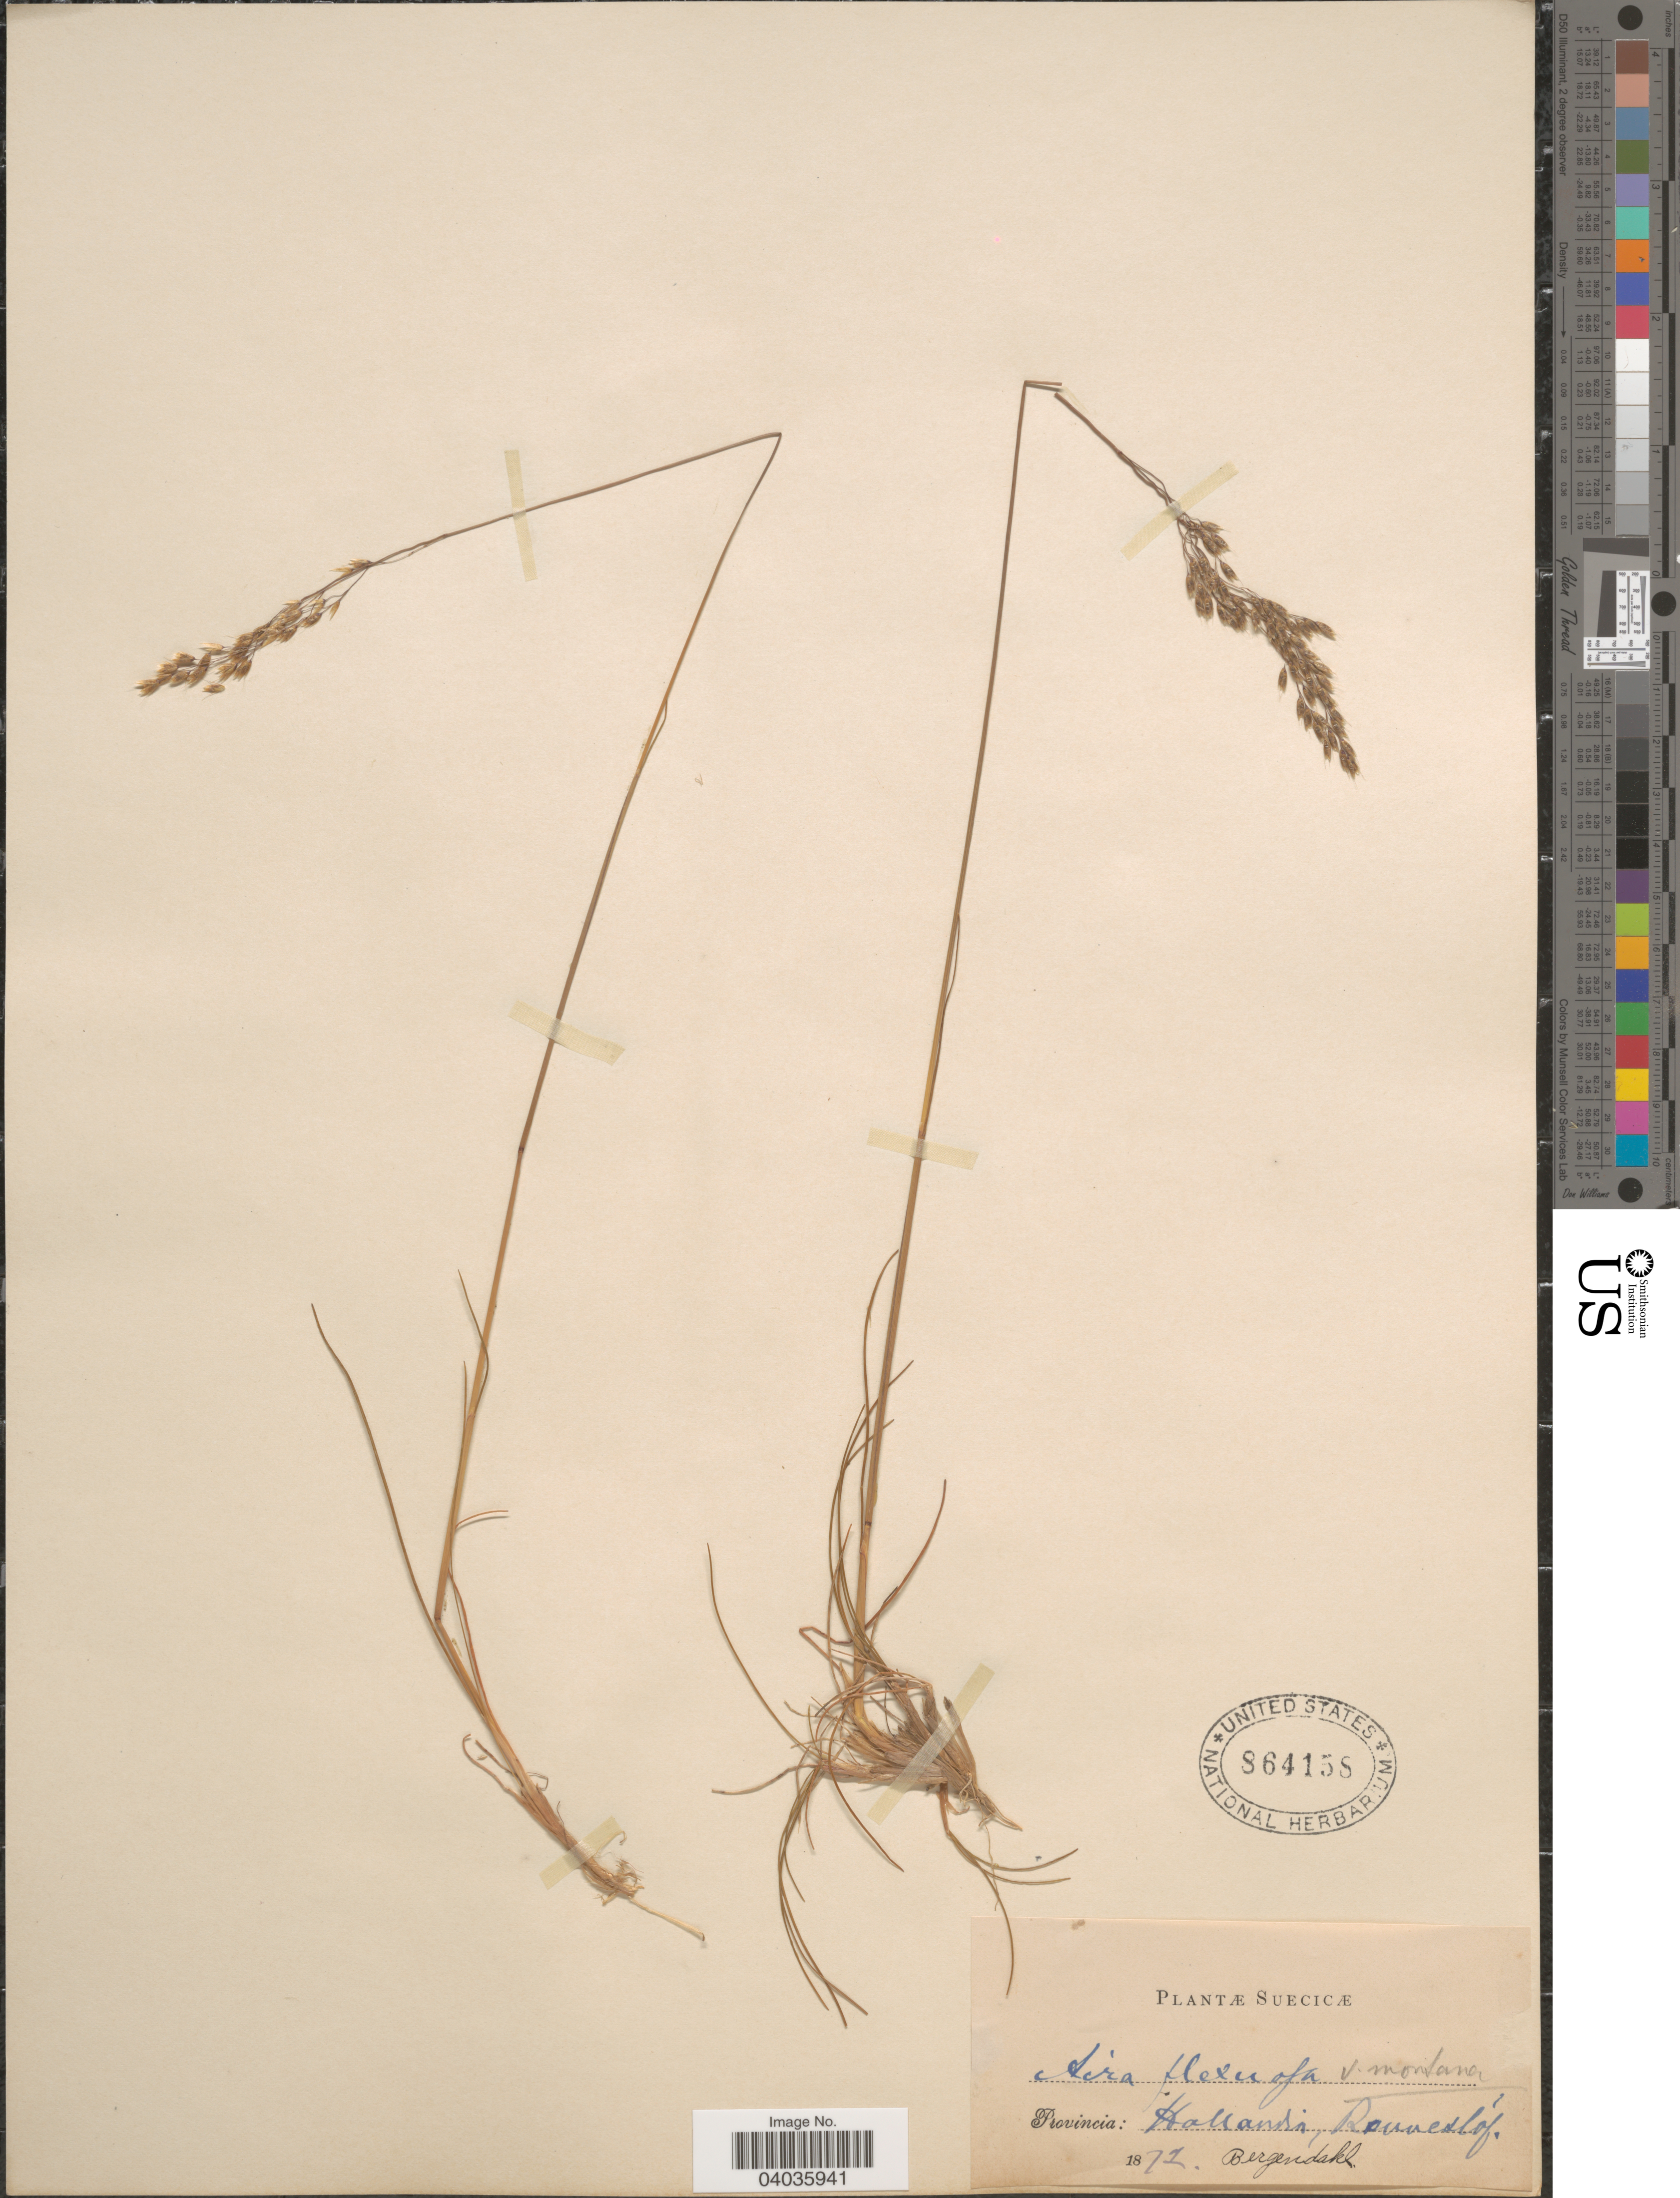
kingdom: Plantae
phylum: Tracheophyta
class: Liliopsida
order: Poales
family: Poaceae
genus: Aira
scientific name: Aira praecox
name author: L.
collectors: Bergendahl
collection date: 1871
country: Sweden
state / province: Halland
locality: Suecicæ. Provincia: Hallandi, Renneslöf.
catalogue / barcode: US 864158